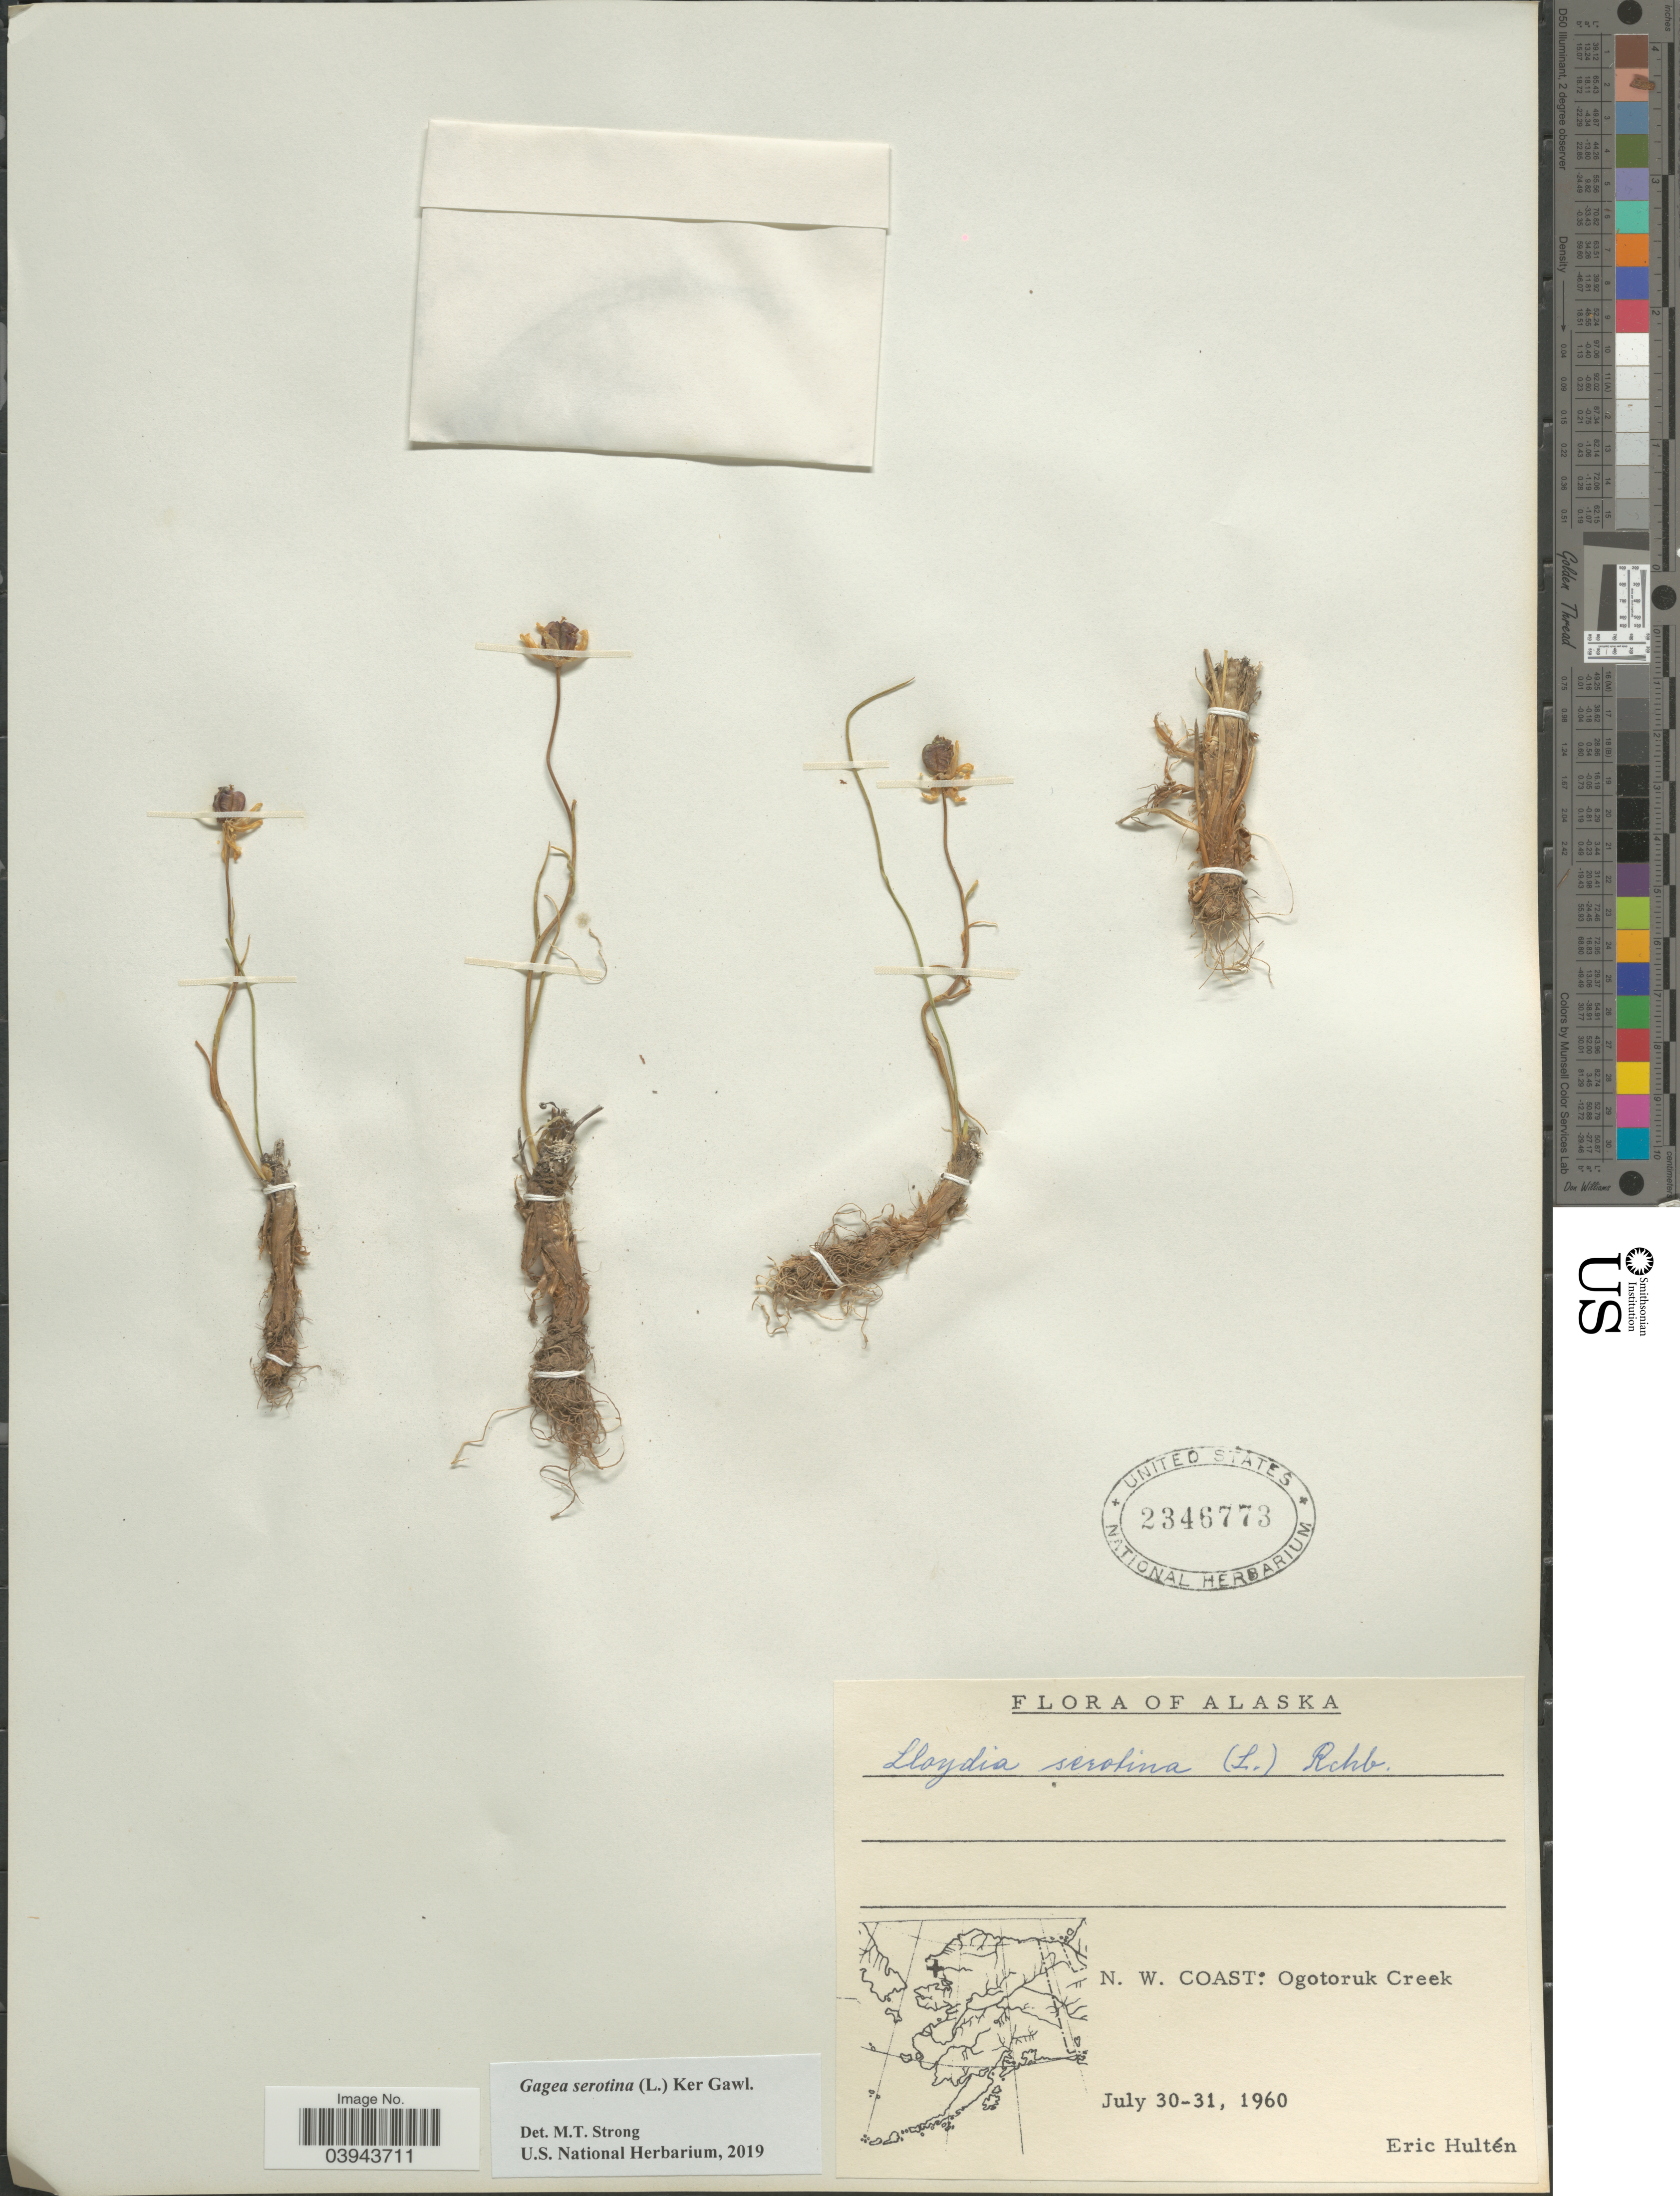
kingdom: Plantae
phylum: Tracheophyta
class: Liliopsida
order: Liliales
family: Liliaceae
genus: Lloydia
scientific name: Lloydia serotina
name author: (L.) Salisb. ex Rchb.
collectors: E. G. Hultén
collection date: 1960-07-30/1960-07-31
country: United States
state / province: Alaska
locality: N.W. Coast: Ogotoruk Creek.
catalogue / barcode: US 2346773